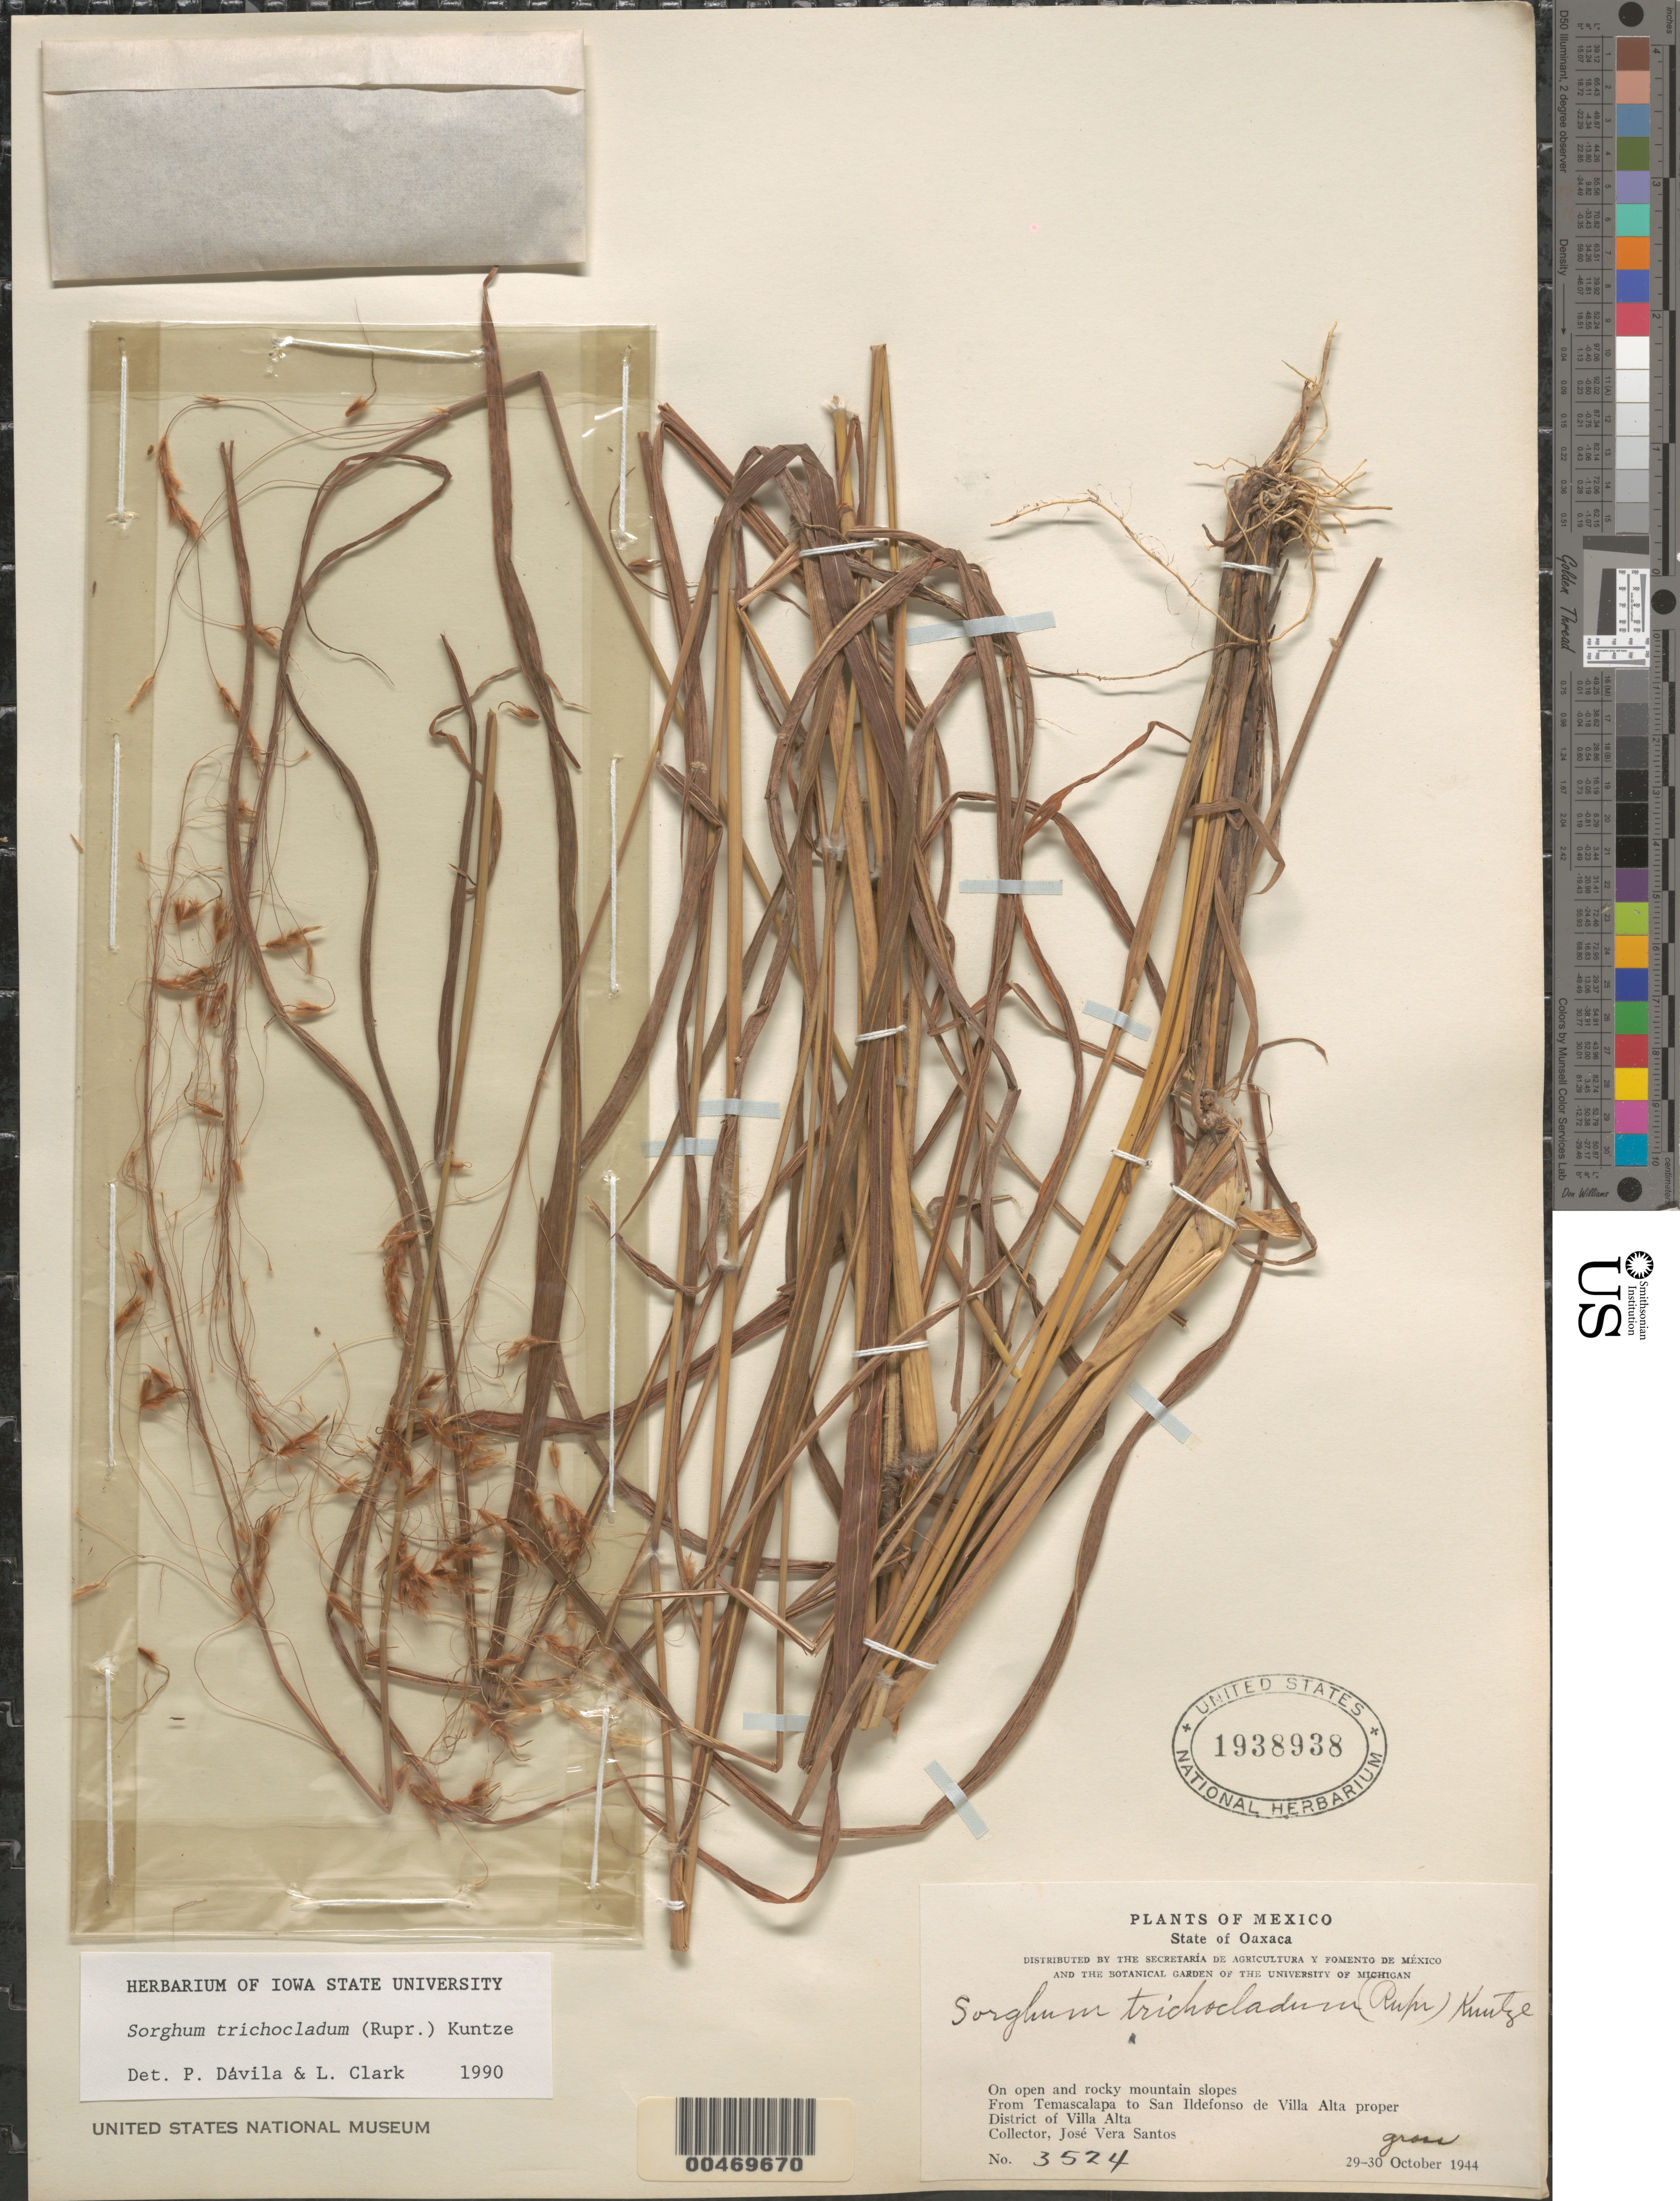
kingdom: Plantae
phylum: Tracheophyta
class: Liliopsida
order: Poales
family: Poaceae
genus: Sorghum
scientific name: Sorghum trichocladum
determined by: Dávila, P. D.; Clark, L. G.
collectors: J. V. Santos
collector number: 3524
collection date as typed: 29 Oct 1944 to 30 Oct 1944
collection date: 1944-10-29/1944-10-30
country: Mexico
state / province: Oaxaca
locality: From Temascalapa to San Ildefonso de Villa Alta proper, Dist of Villa Alta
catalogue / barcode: US 1938938